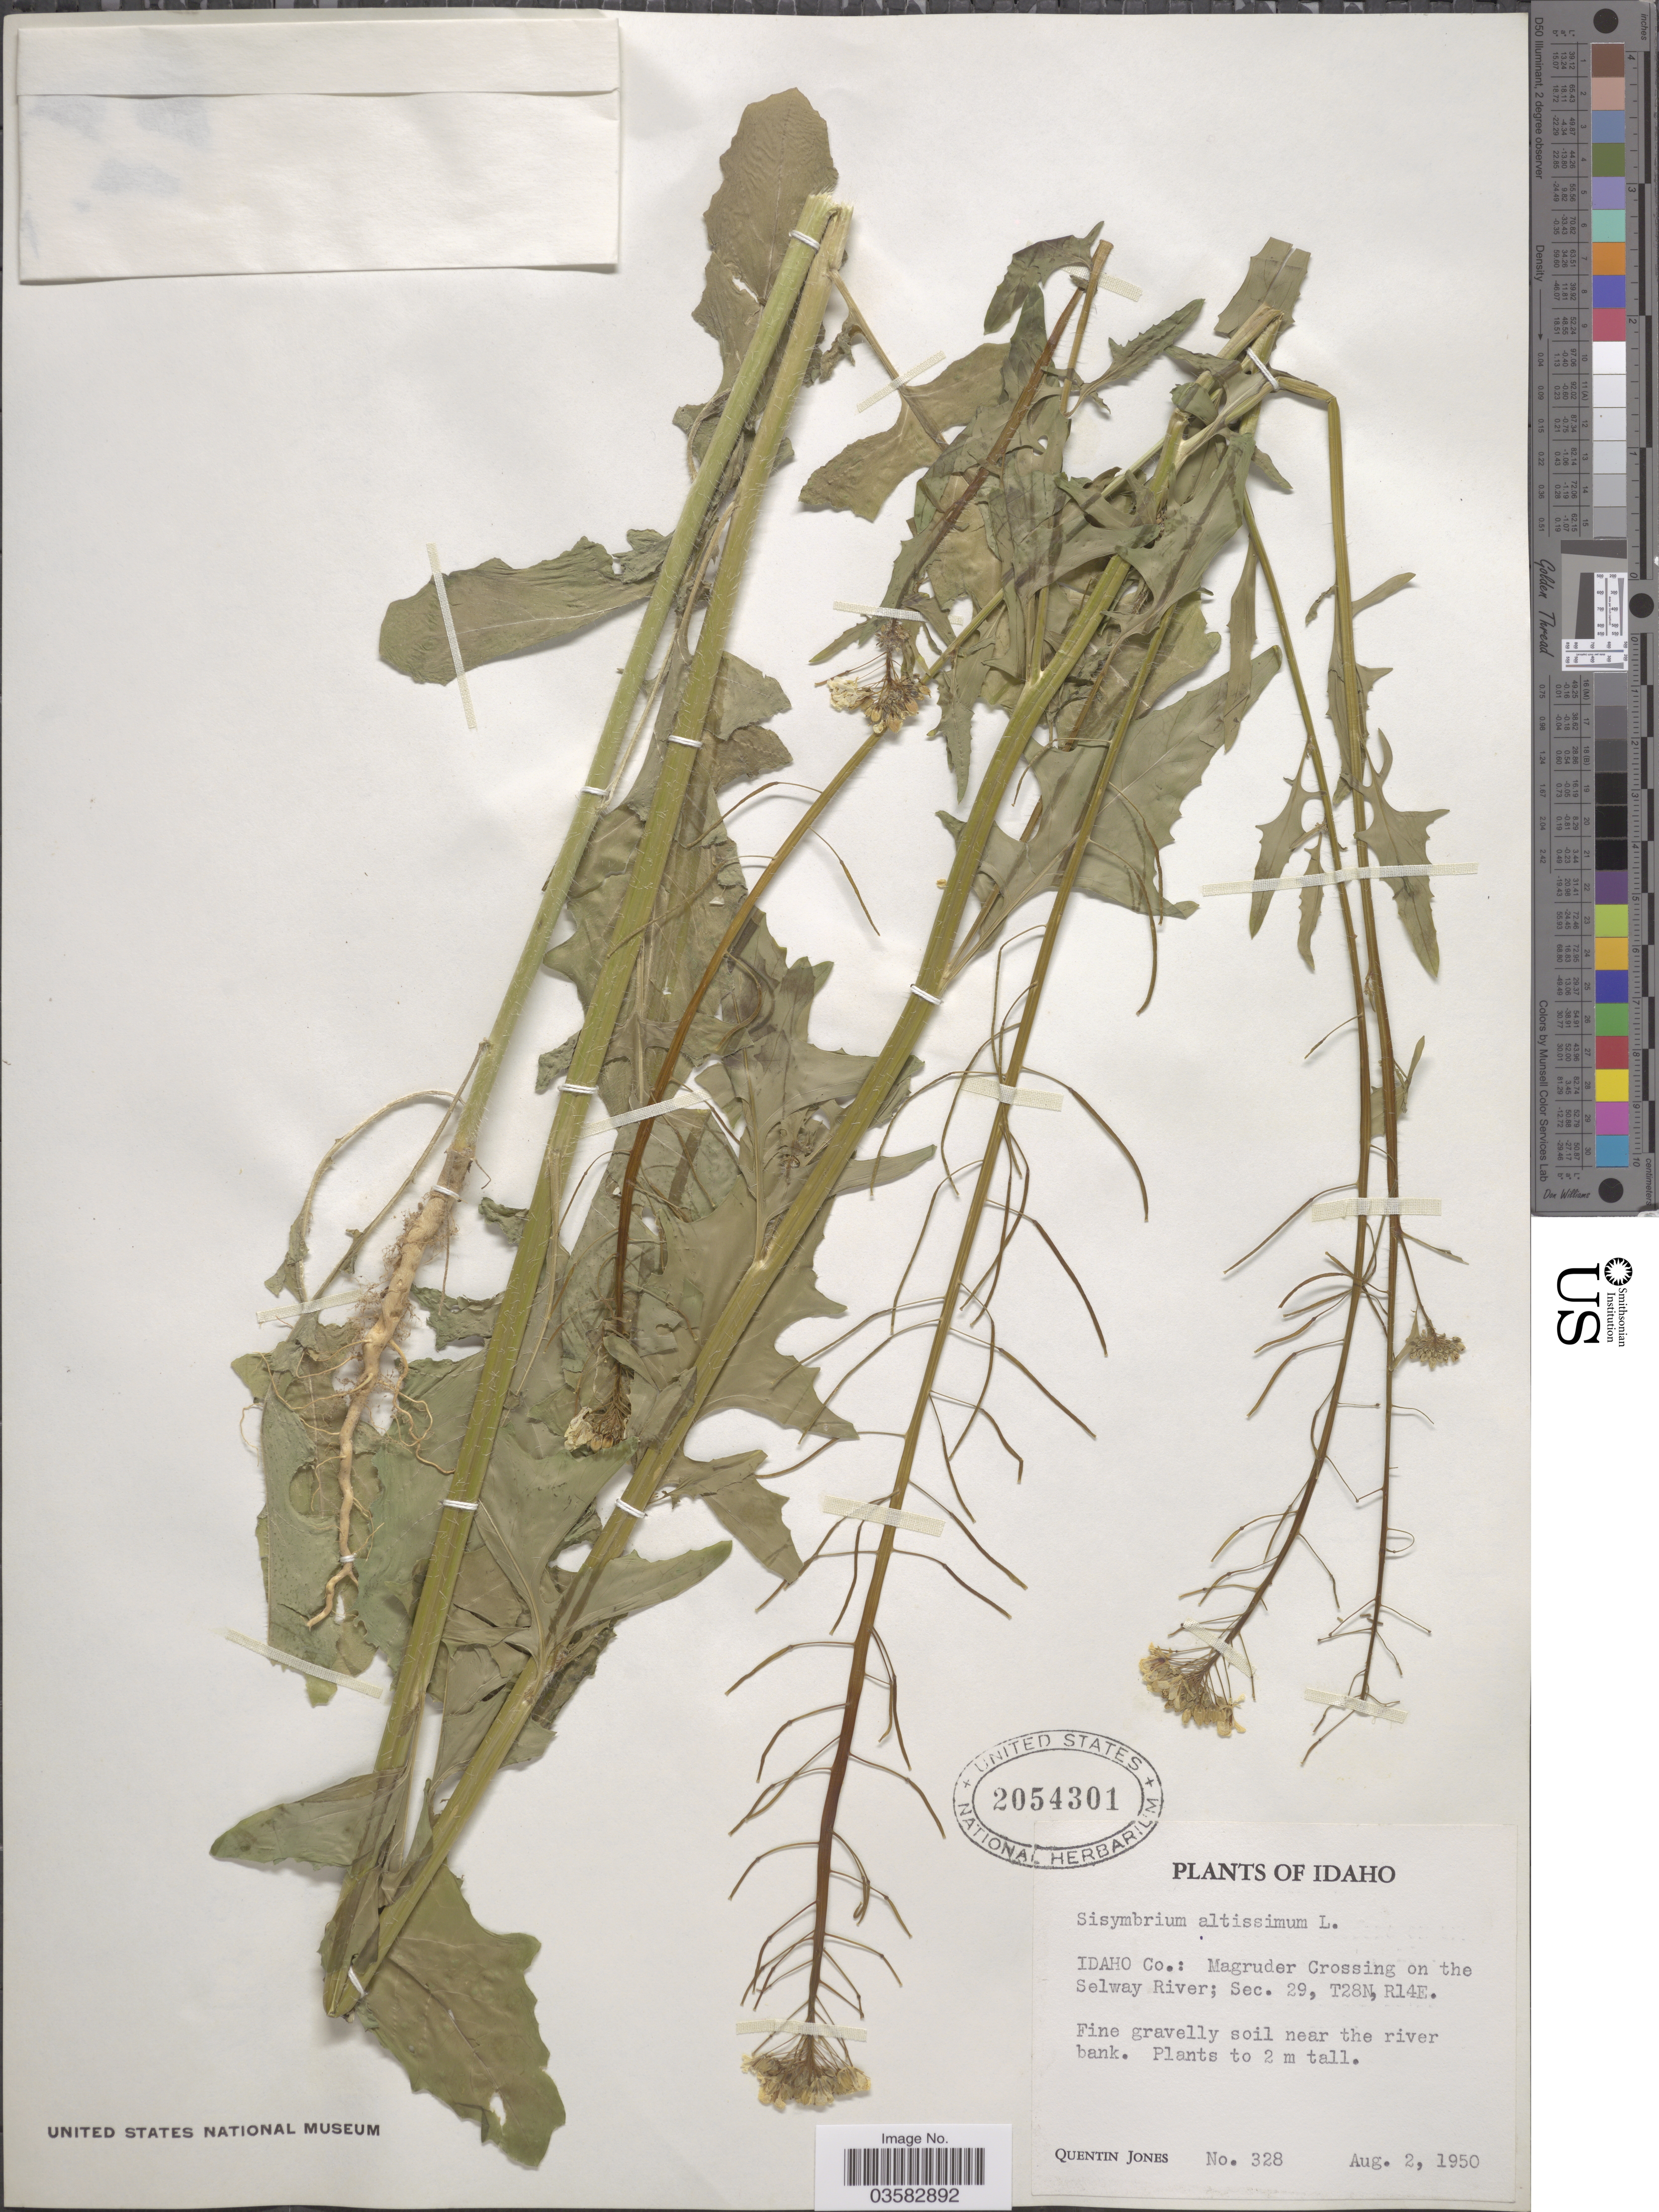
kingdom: Plantae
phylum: Tracheophyta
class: Magnoliopsida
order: Brassicales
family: Brassicaceae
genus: Sisymbrium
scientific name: Sisymbrium altissimum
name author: L.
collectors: Q. Jones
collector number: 328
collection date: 1950-08-02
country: United States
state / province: Idaho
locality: Idaho Co.: Magruder Crossing on the Selway River; Sec. 29, T28N, R14E.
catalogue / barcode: US 2054301